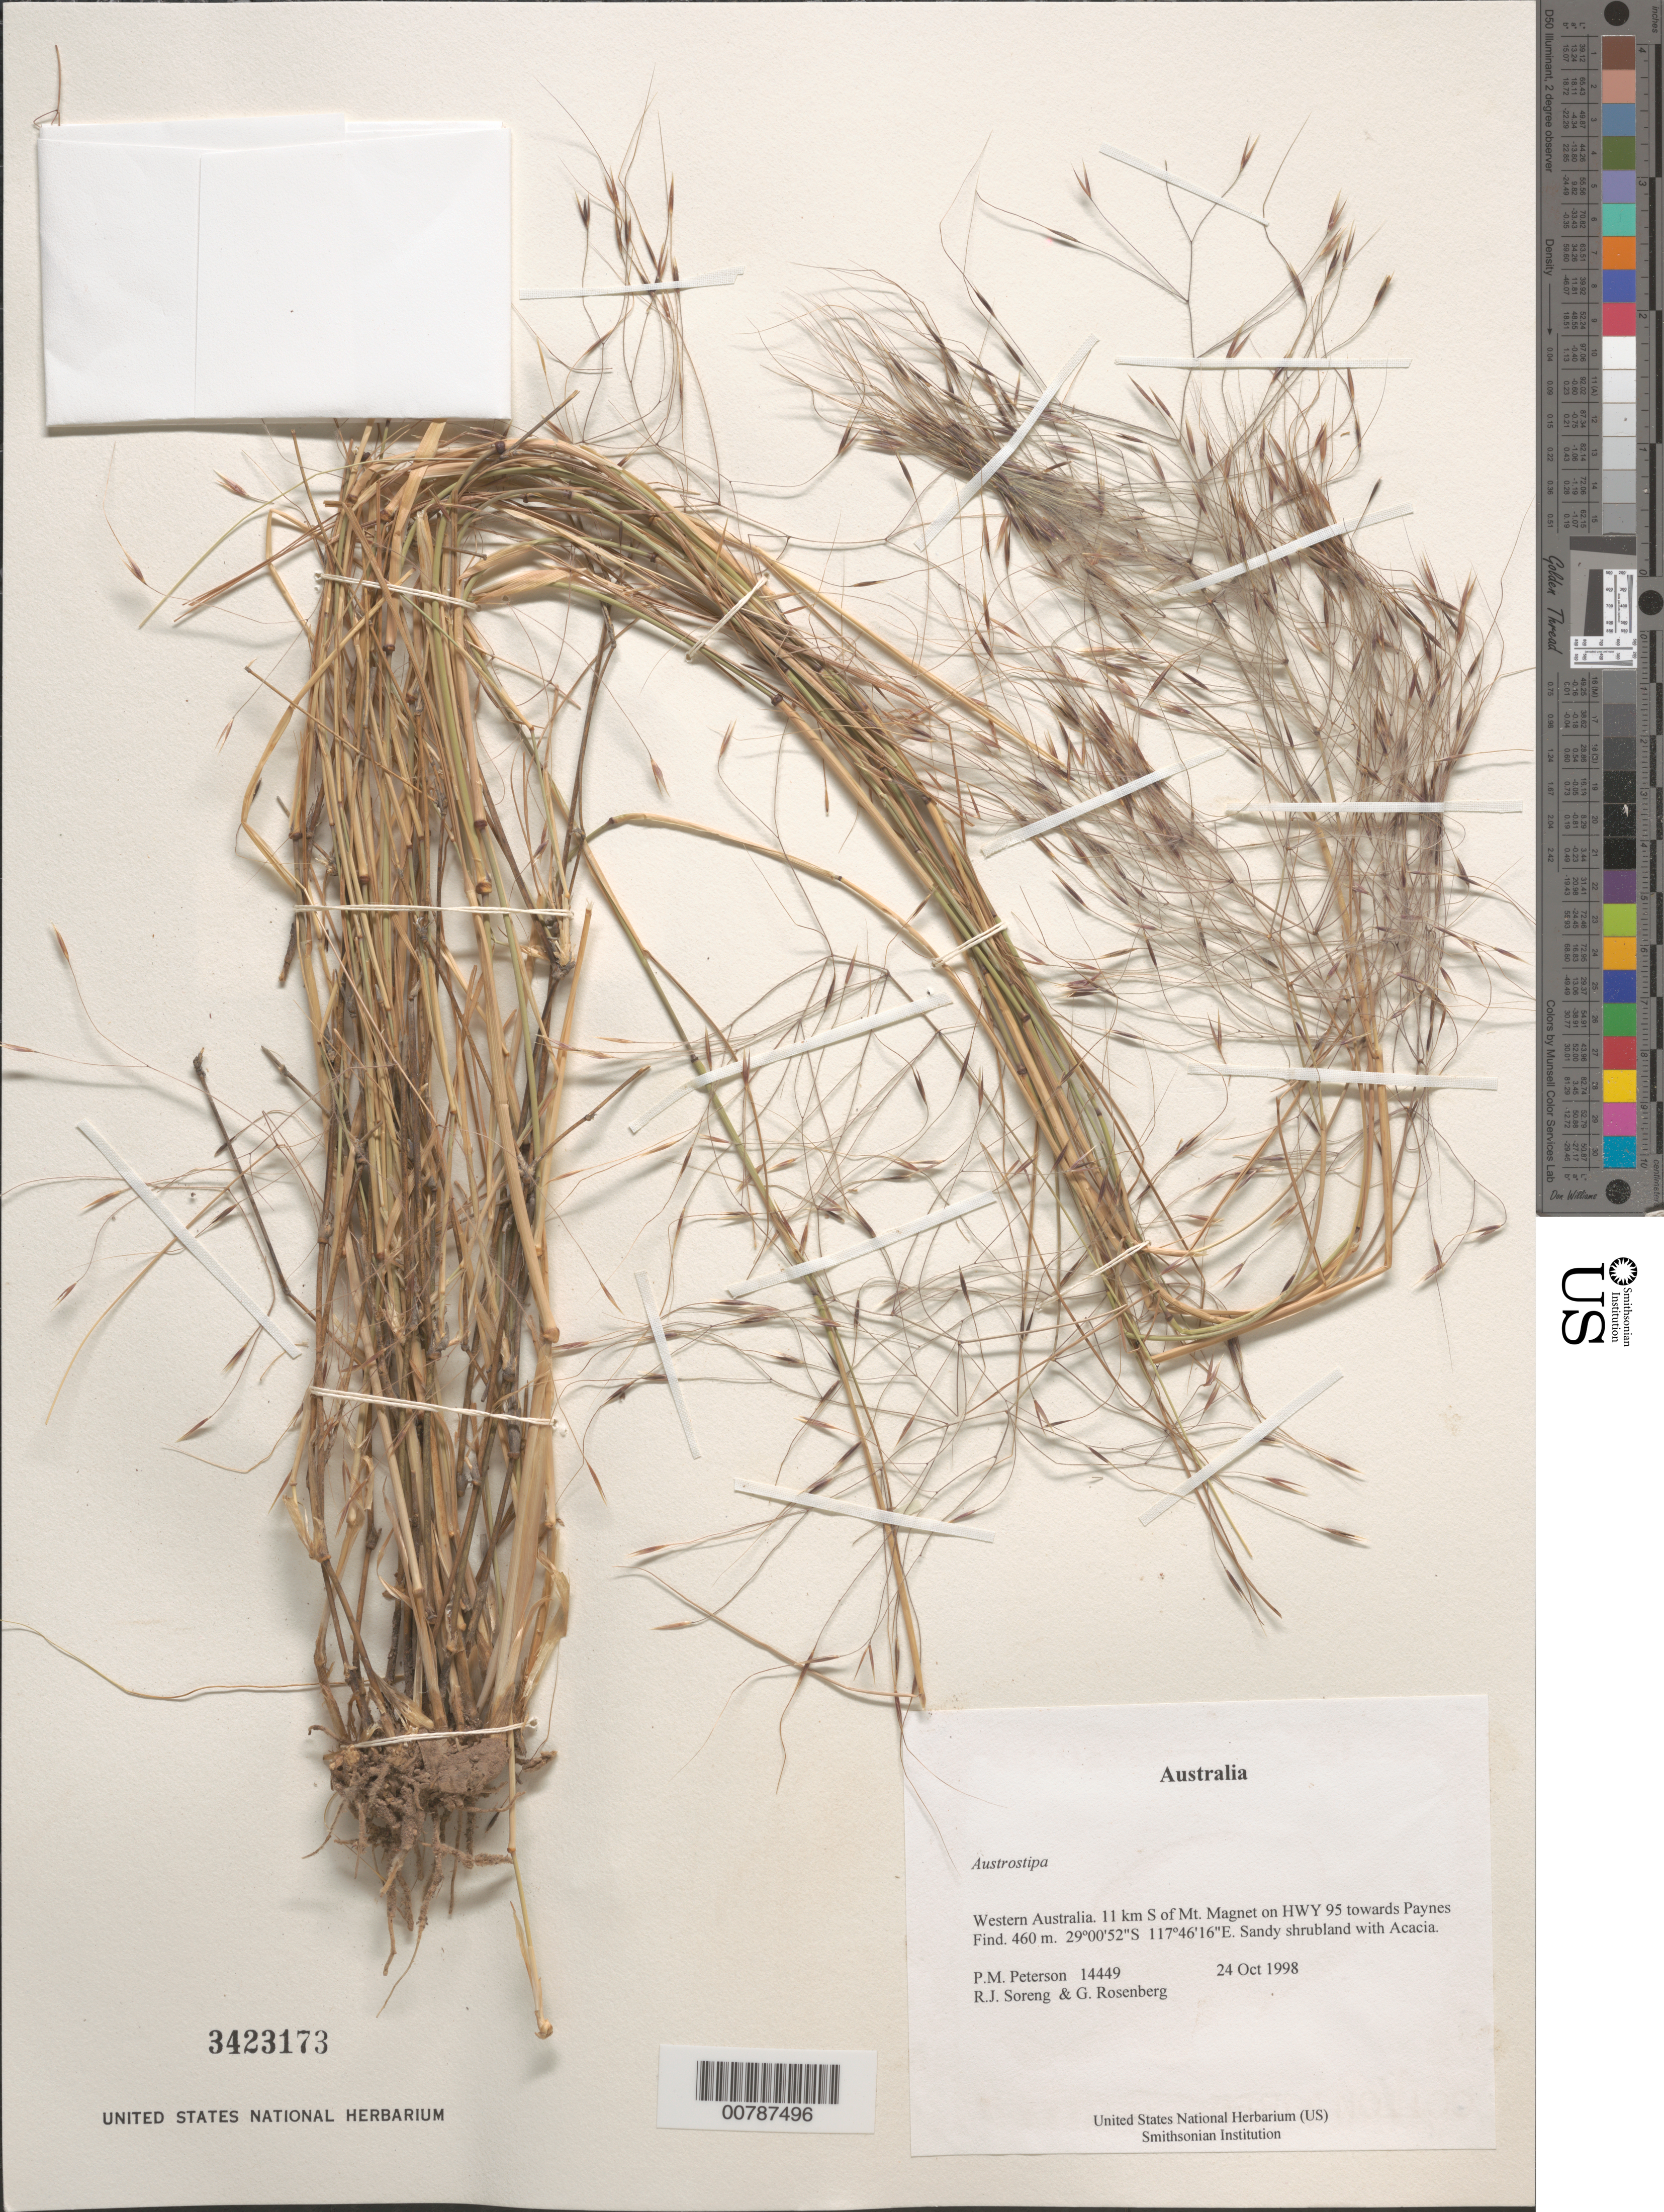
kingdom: Plantae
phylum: Tracheophyta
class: Liliopsida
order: Poales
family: Poaceae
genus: Austrostipa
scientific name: Austrostipa sp.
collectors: P. M. Peterson, R. J. Soreng & G. Rosenberg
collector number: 14449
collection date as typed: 24 Oct 1998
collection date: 1998-10-24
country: Australia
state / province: Western Australia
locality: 11 km S of Mt. Magnet on HWY 95 towards Paynes Find.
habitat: Sandy shrubland with Acacia.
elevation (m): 460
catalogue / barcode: US 3423173